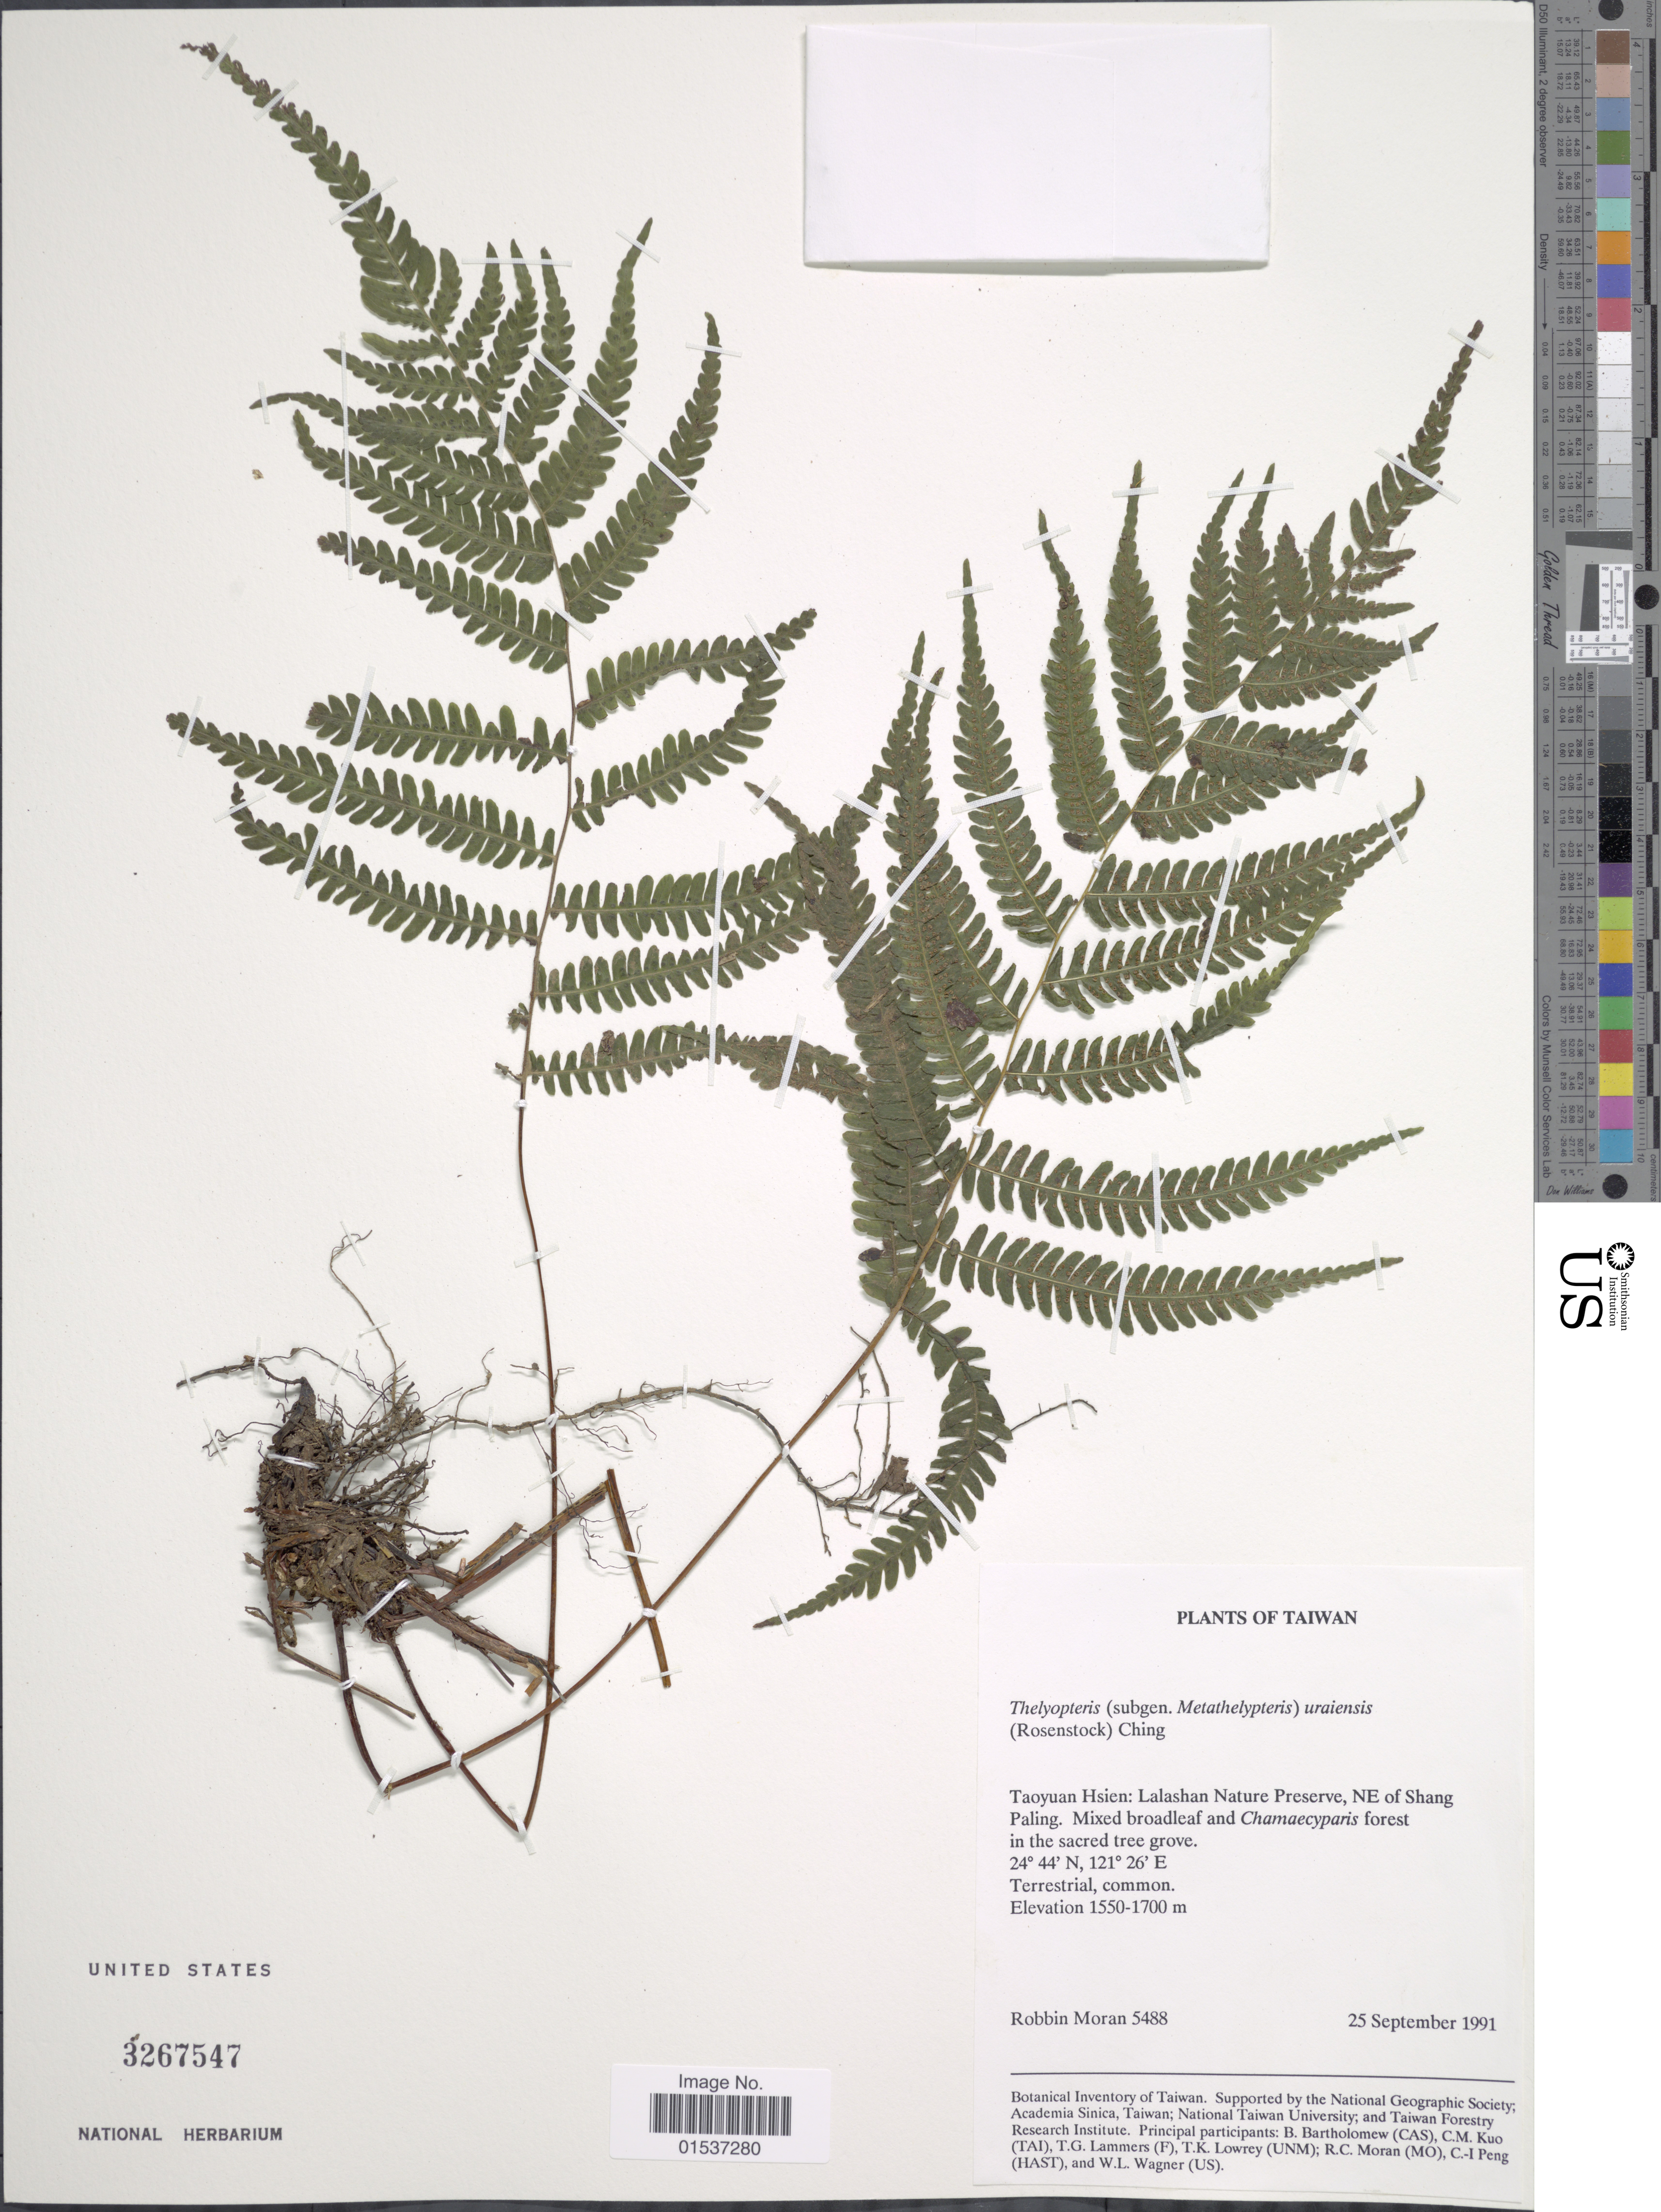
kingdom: Plantae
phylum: Tracheophyta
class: Polypodiopsida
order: Polypodiales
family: Thelypteridaceae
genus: Metathelypteris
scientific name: Metathelypteris uraiensis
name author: (Rosenst.) Ching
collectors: R. C. Moran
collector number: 5488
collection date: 1991-09-25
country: Taiwan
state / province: Taoyuan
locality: Taiwan, Taoyuan Hsien: Lalashan Nature Preserve, NE of Shang Paling.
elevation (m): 1550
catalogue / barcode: US 3267547